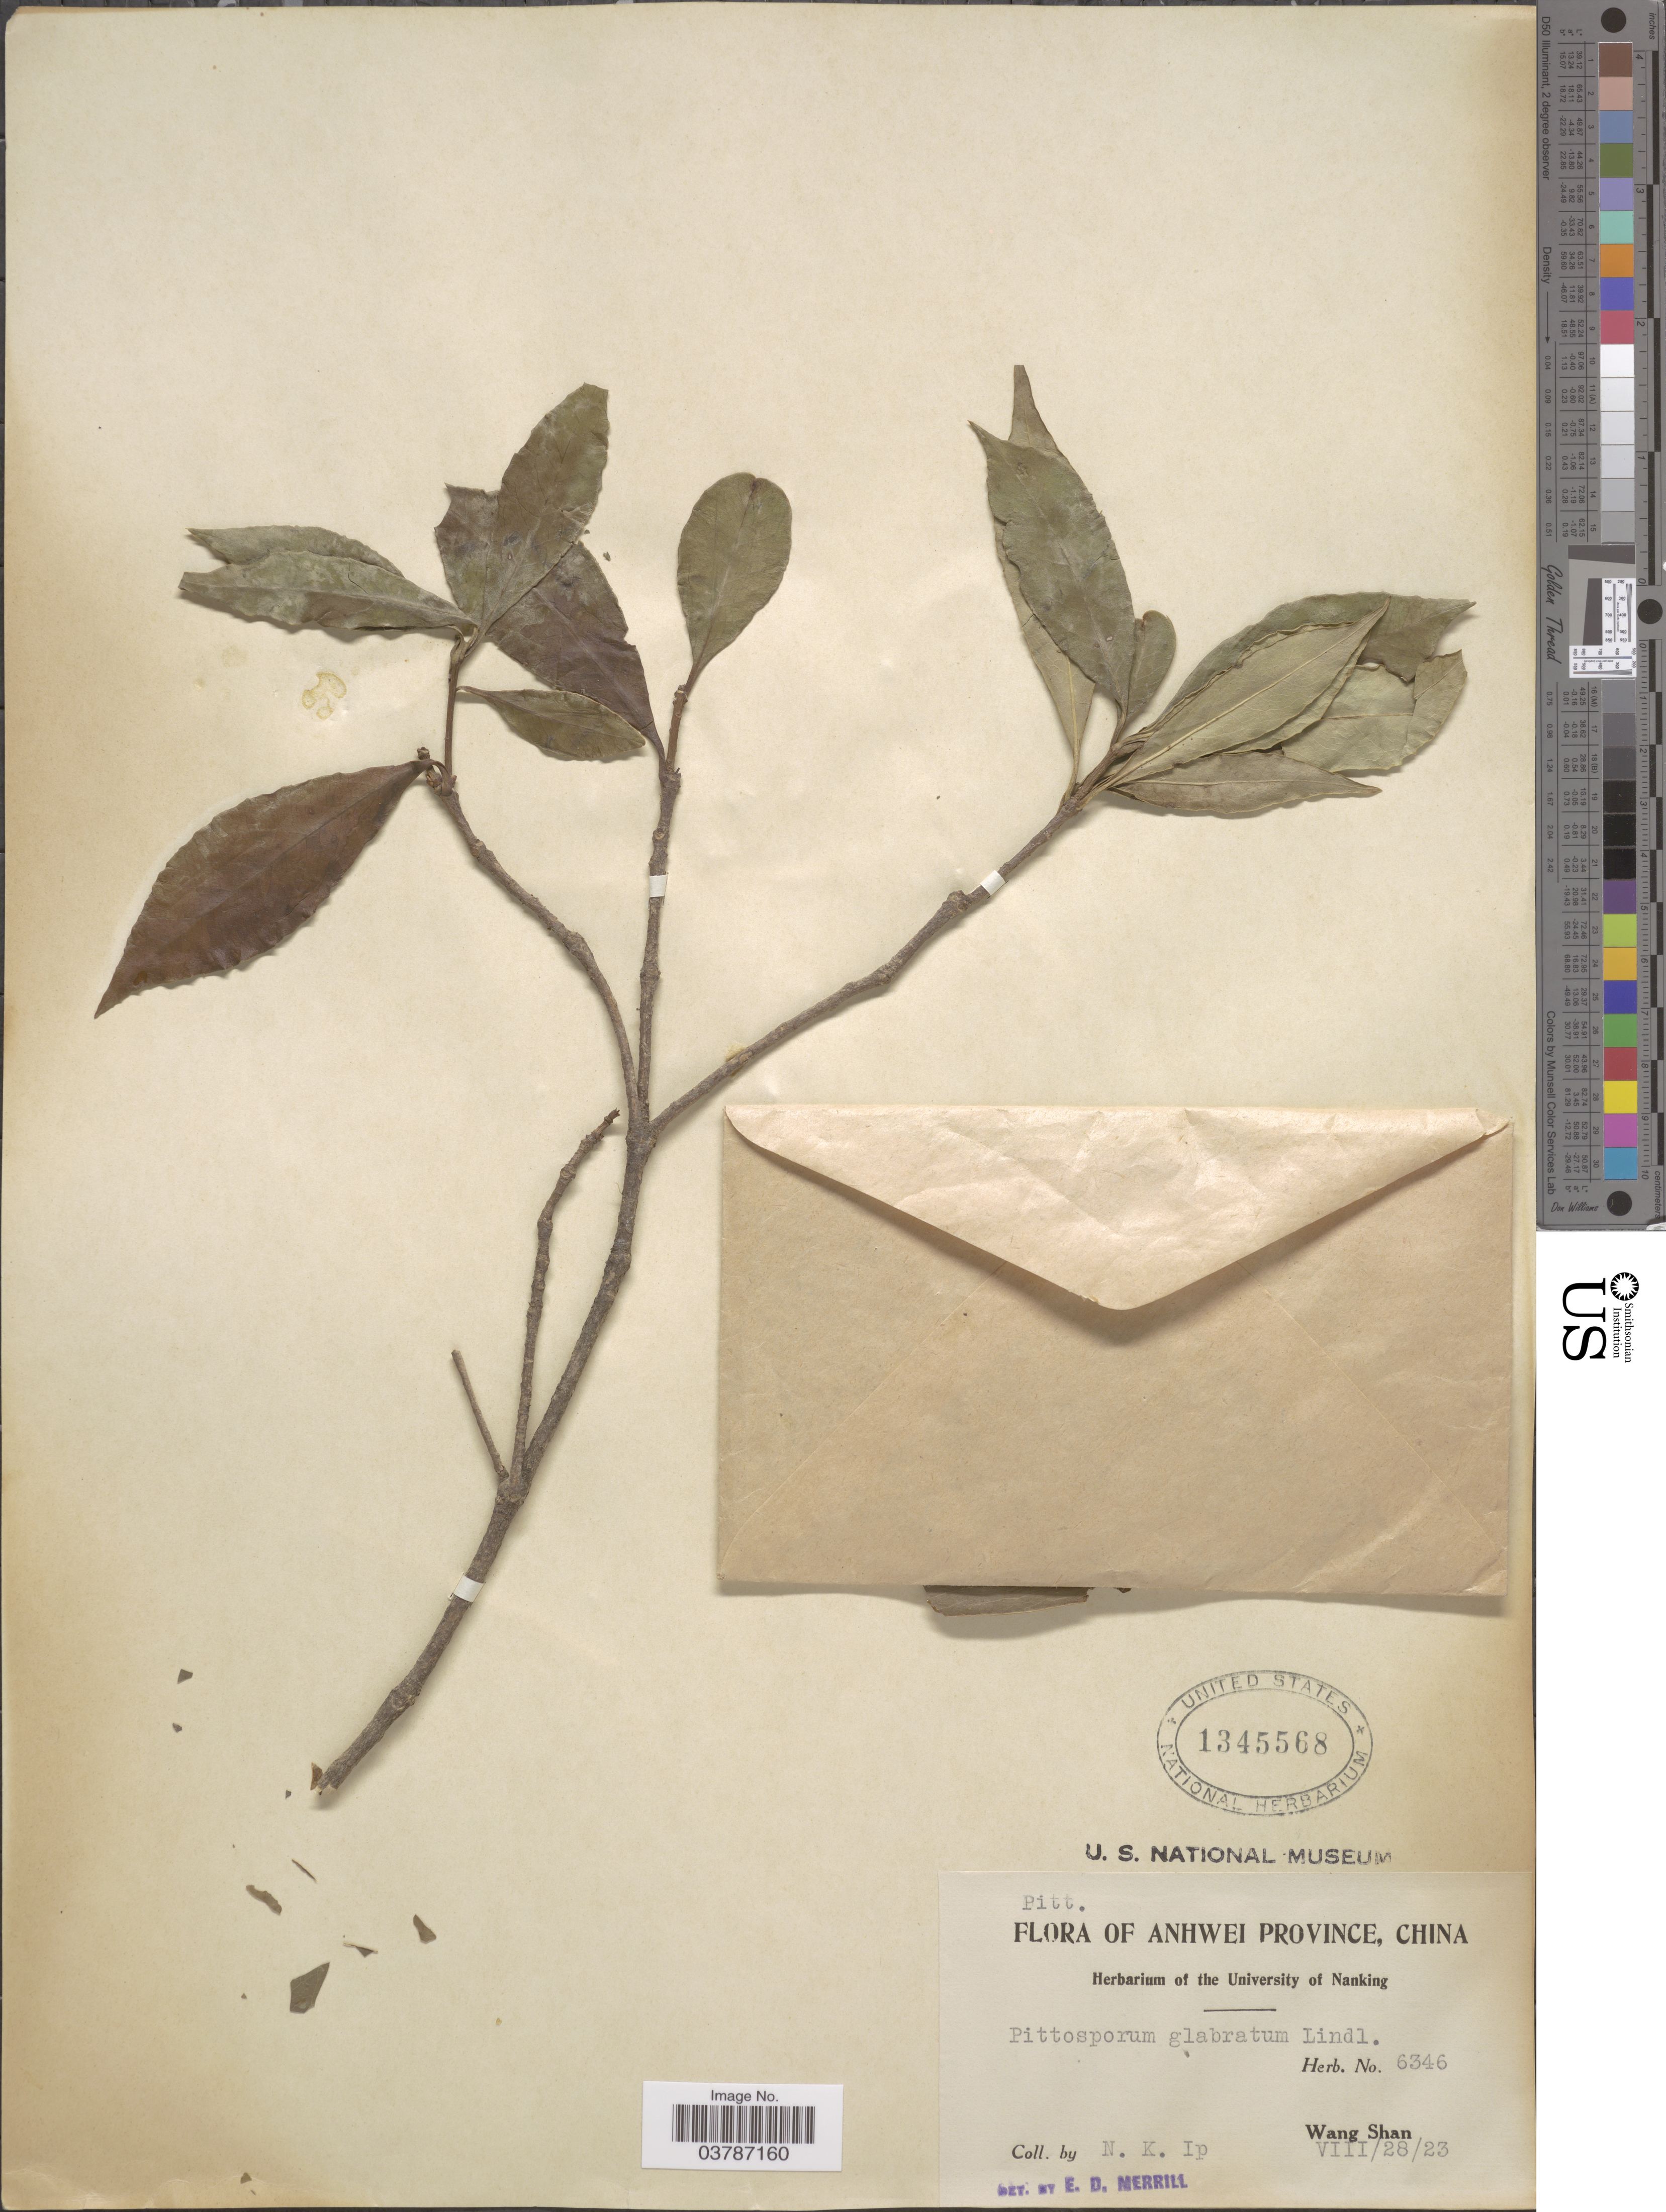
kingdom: Plantae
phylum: Tracheophyta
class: Magnoliopsida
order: Apiales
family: Pittosporaceae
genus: Pittosporum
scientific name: Pittosporum glabratum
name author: Lindl.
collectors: N. Ip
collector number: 6346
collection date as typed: Transcribed d/m/y: 28/8/23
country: China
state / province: Anhui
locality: Anhwei Province. Wang Shan.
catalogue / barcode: US 1345568